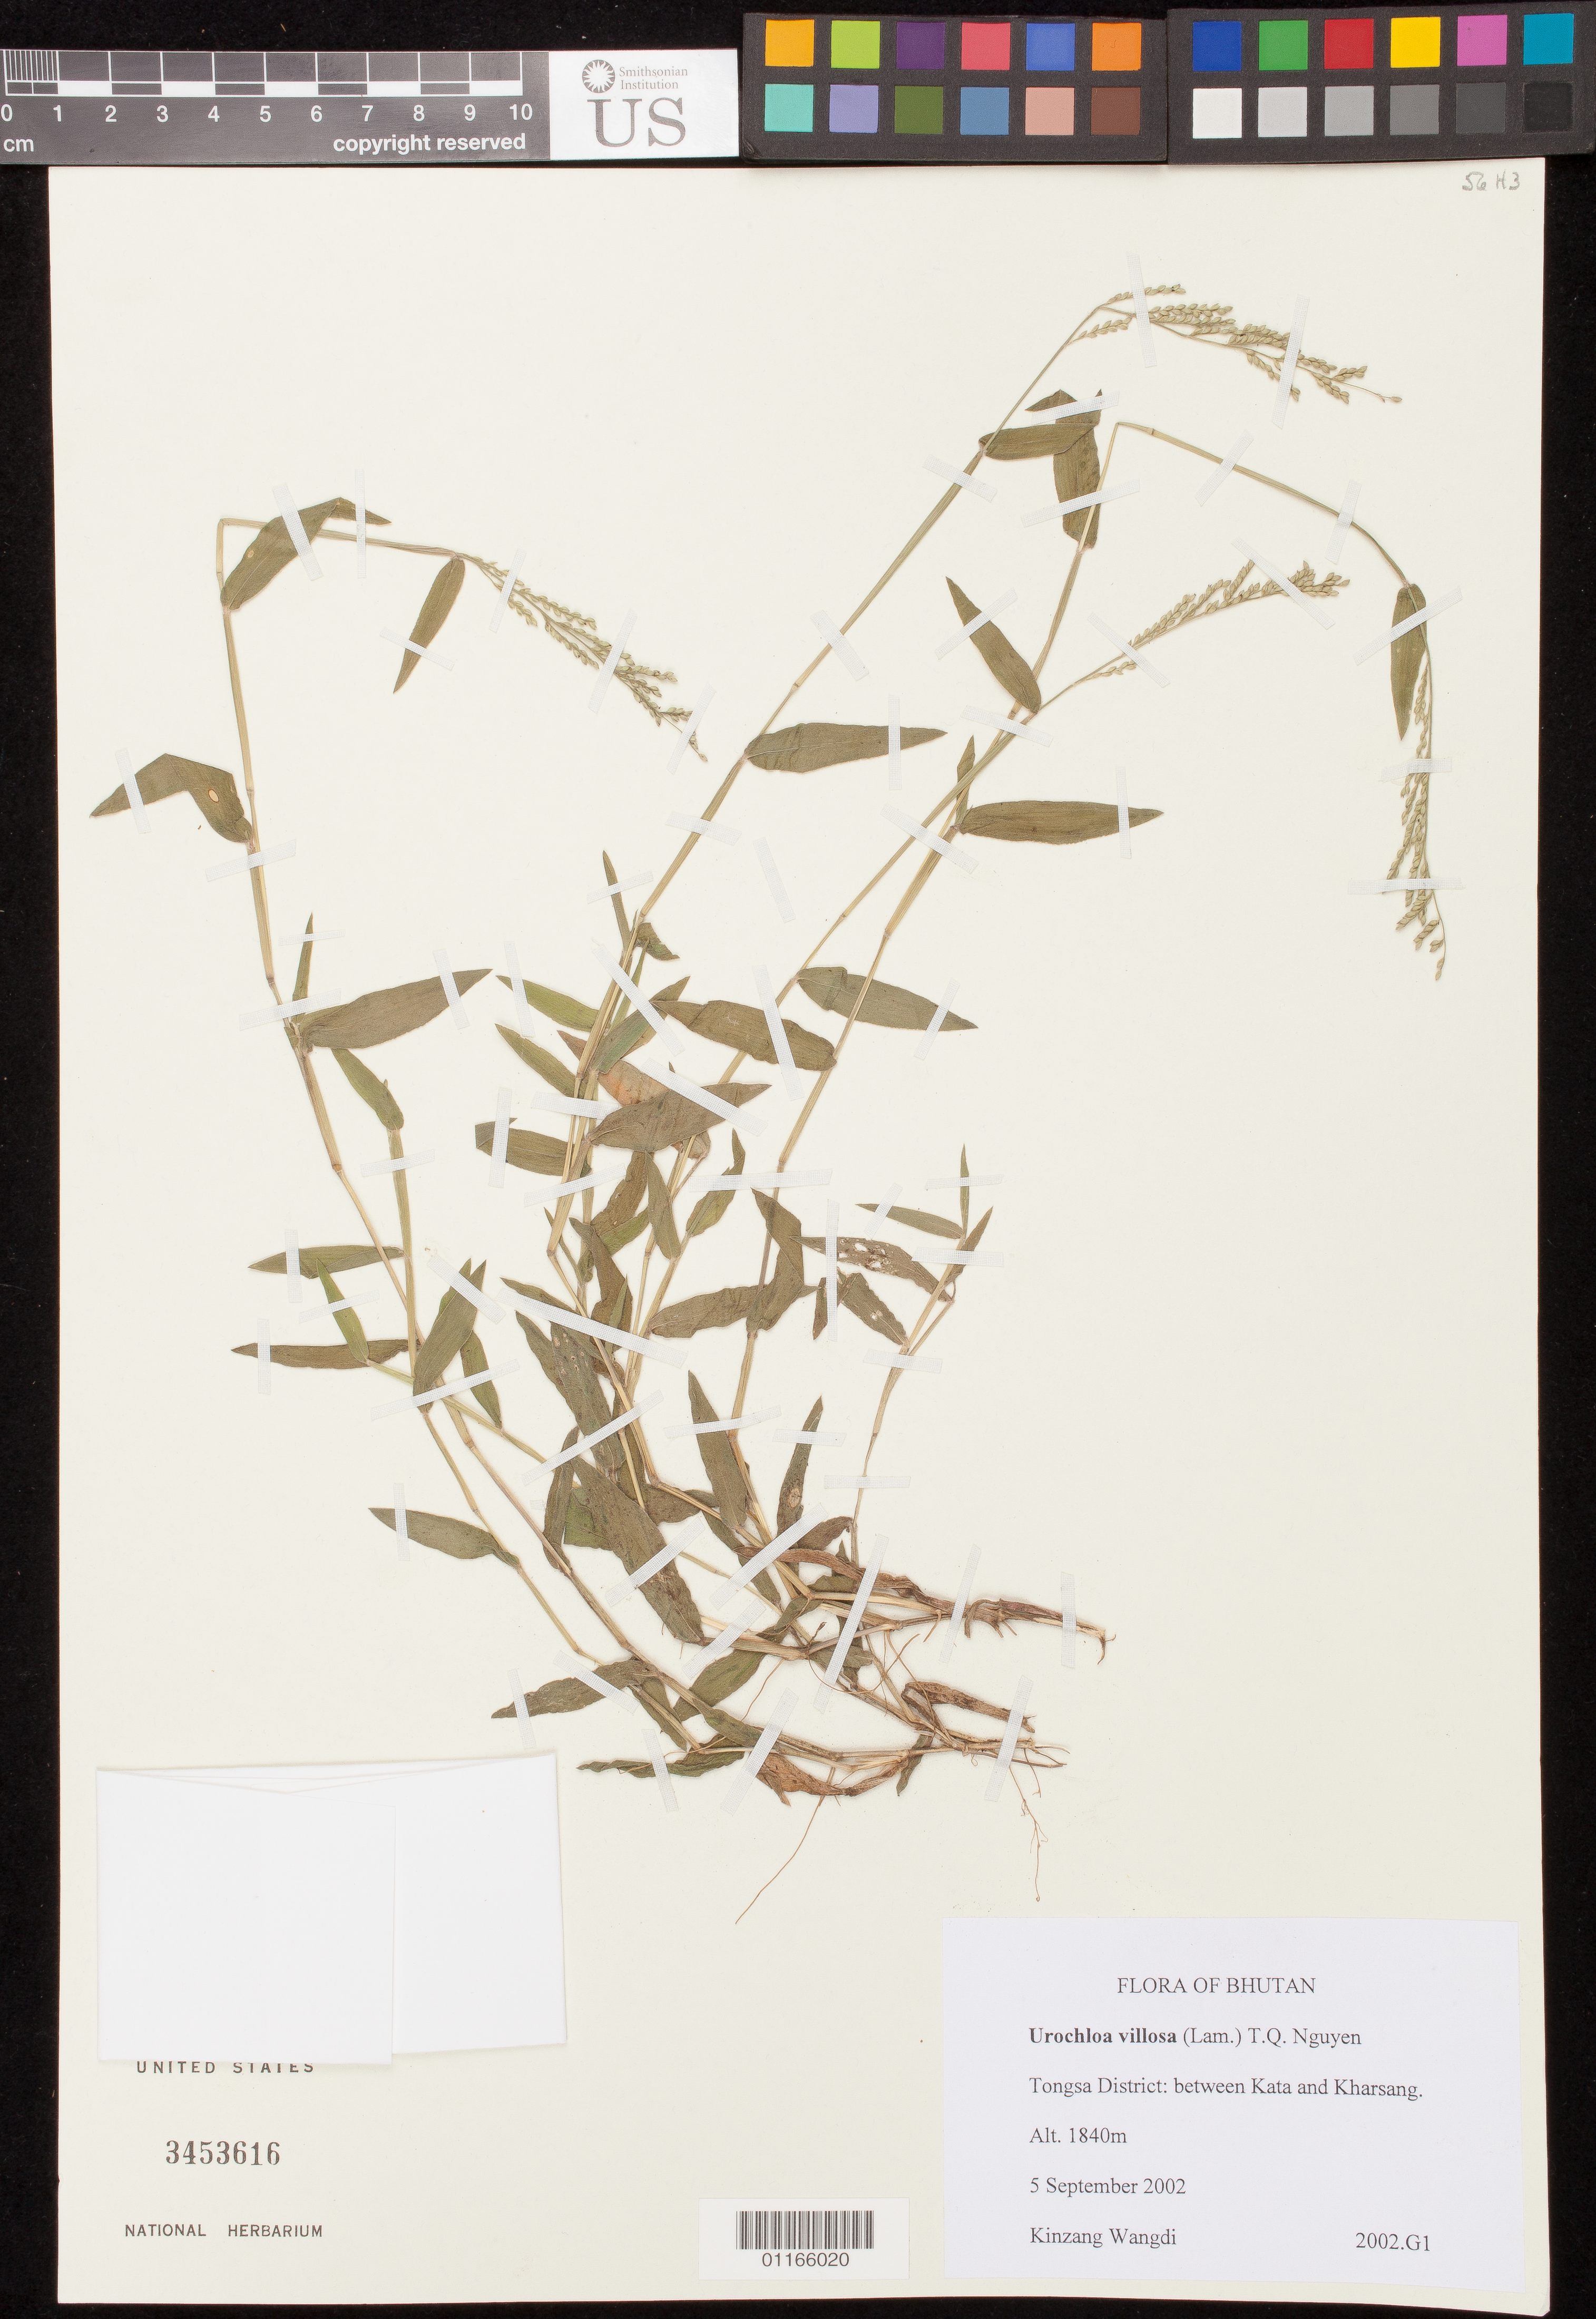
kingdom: Plantae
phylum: Tracheophyta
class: Liliopsida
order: Poales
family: Poaceae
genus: Urochloa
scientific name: Urochloa villosa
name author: (Lam.) T.Q. Nguyen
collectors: K. Wangdi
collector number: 2002.G1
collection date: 2002-09-05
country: Bhutan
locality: Tongsa District: between Kata and Kharsang.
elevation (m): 1840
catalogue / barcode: US 3453616